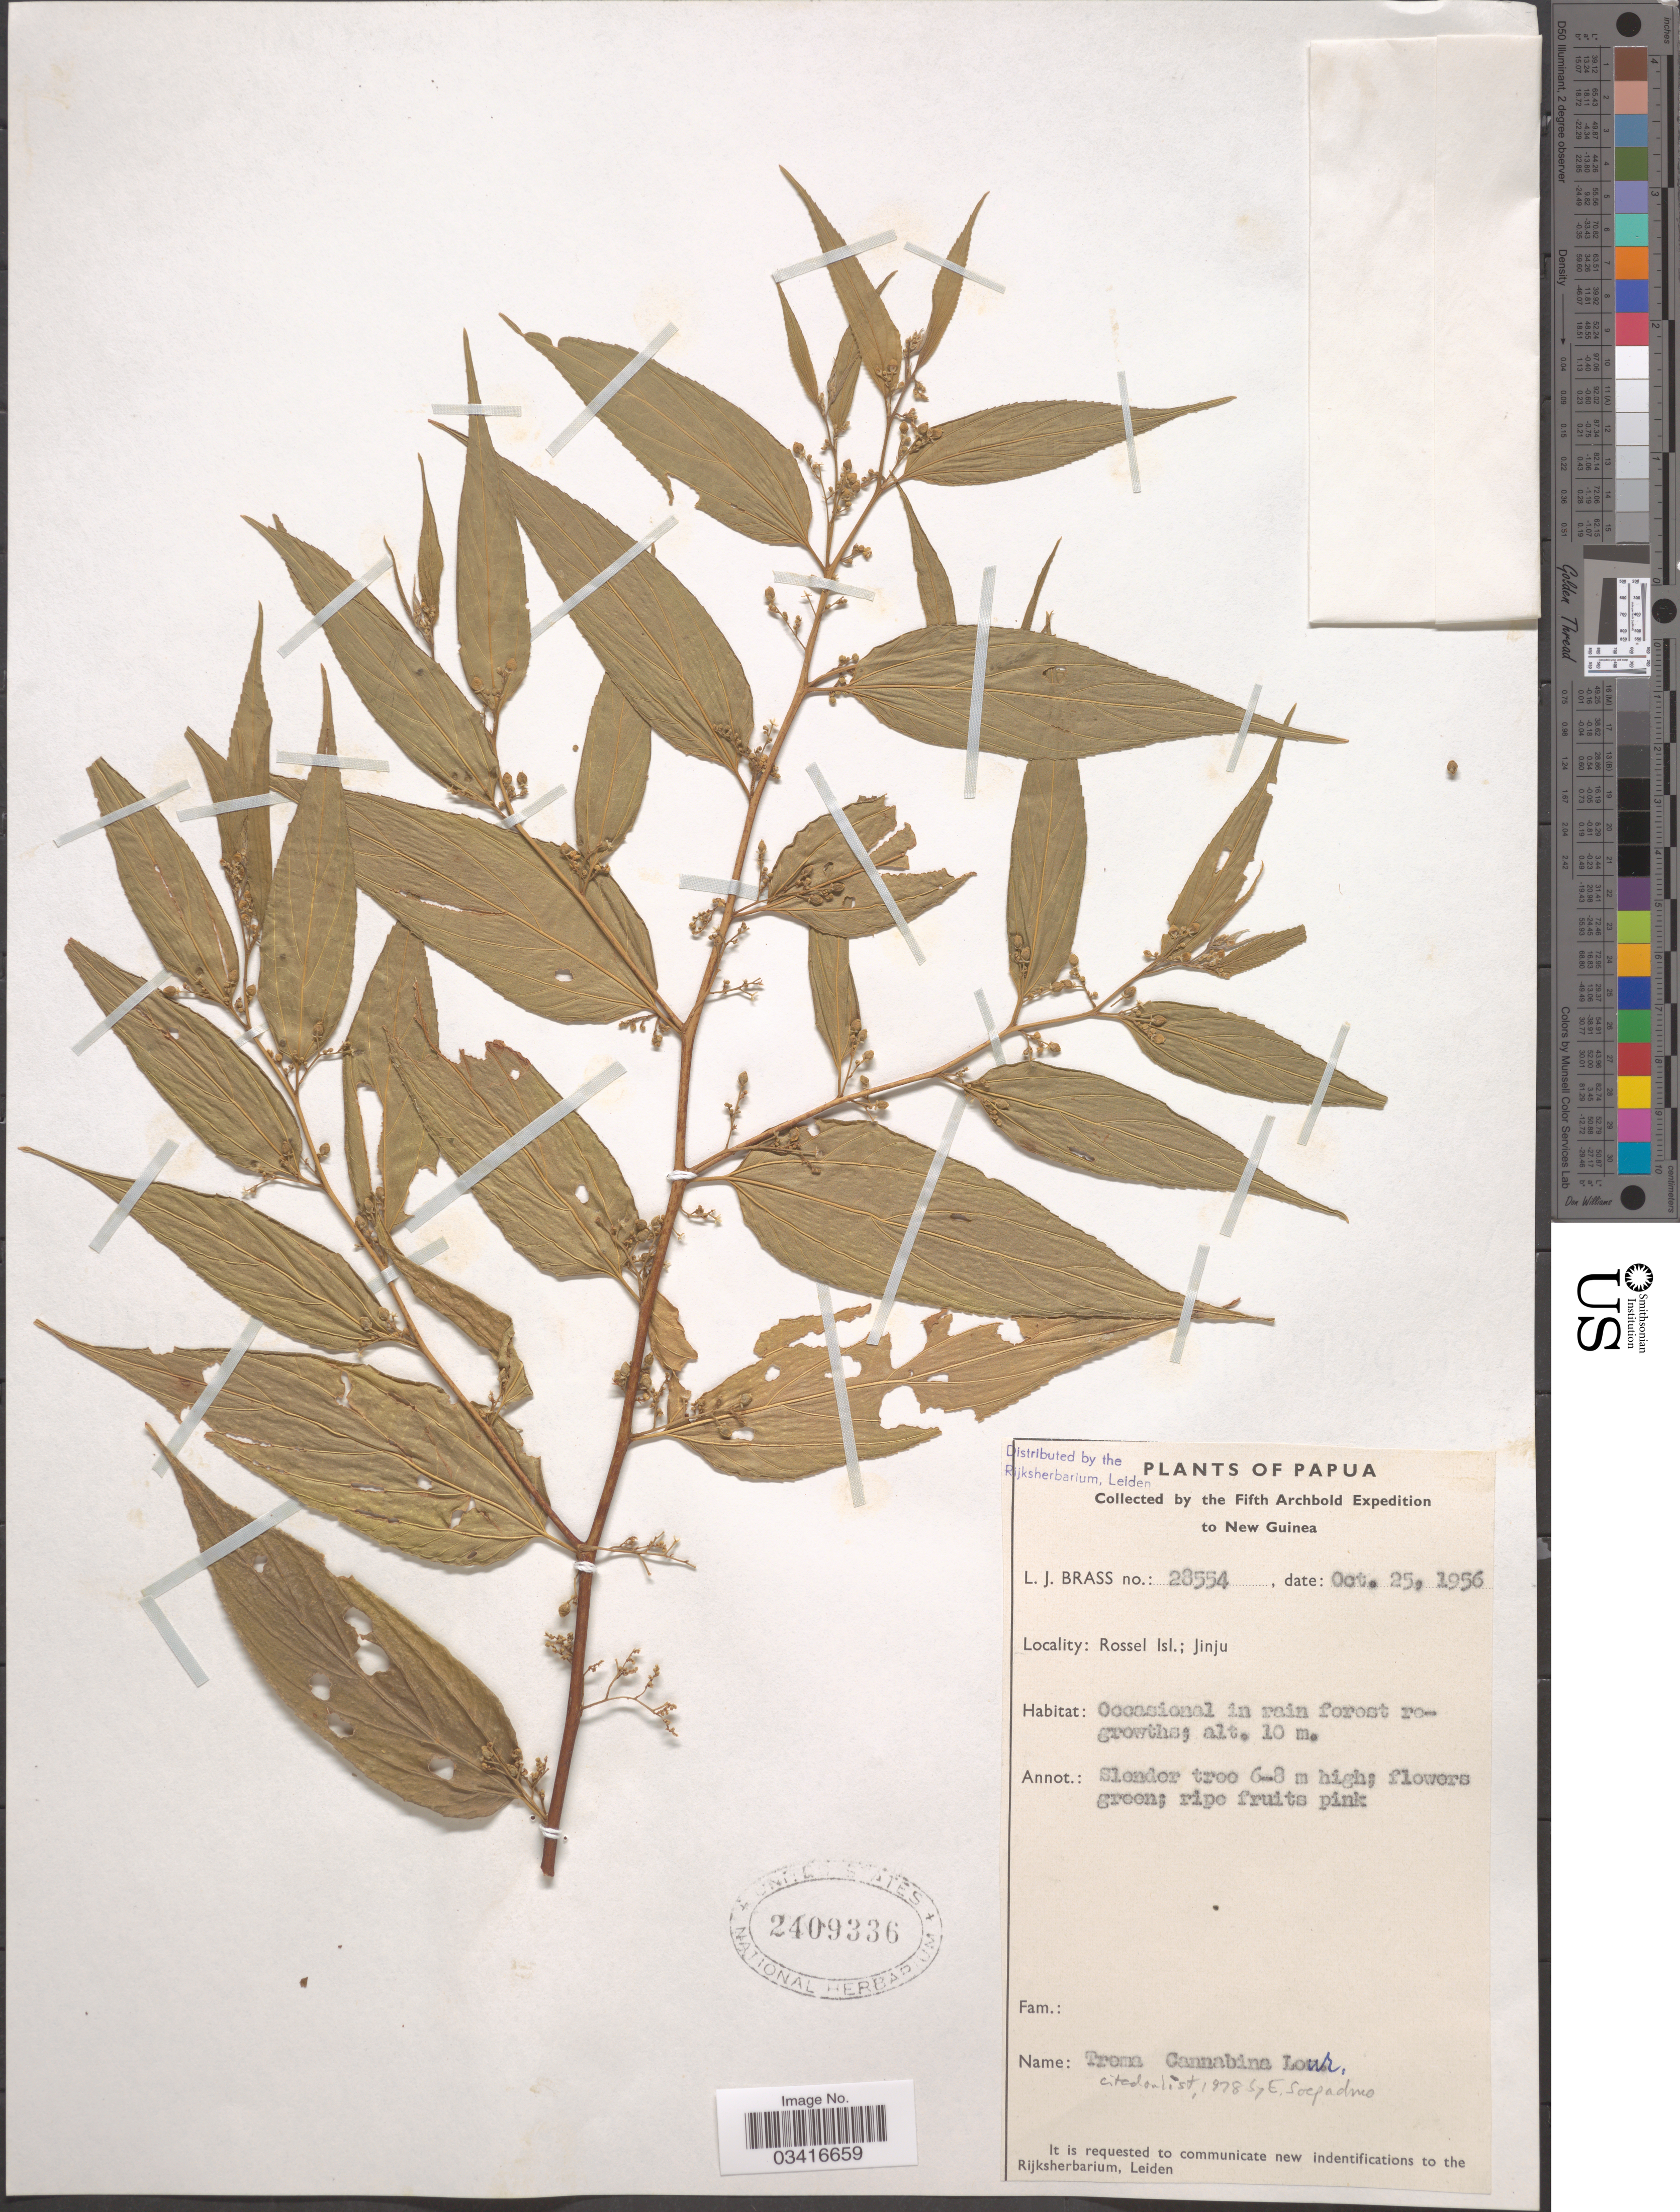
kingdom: Plantae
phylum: Tracheophyta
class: Magnoliopsida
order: Rosales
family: Cannabaceae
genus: Trema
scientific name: Trema cannabina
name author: Lour.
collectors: L. J. Brass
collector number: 28554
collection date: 1956-10-25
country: Papua New Guinea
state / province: Milne Bay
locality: Papua. New Guinea. Rossel Isl.; Jinju.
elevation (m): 10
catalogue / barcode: US 2409336